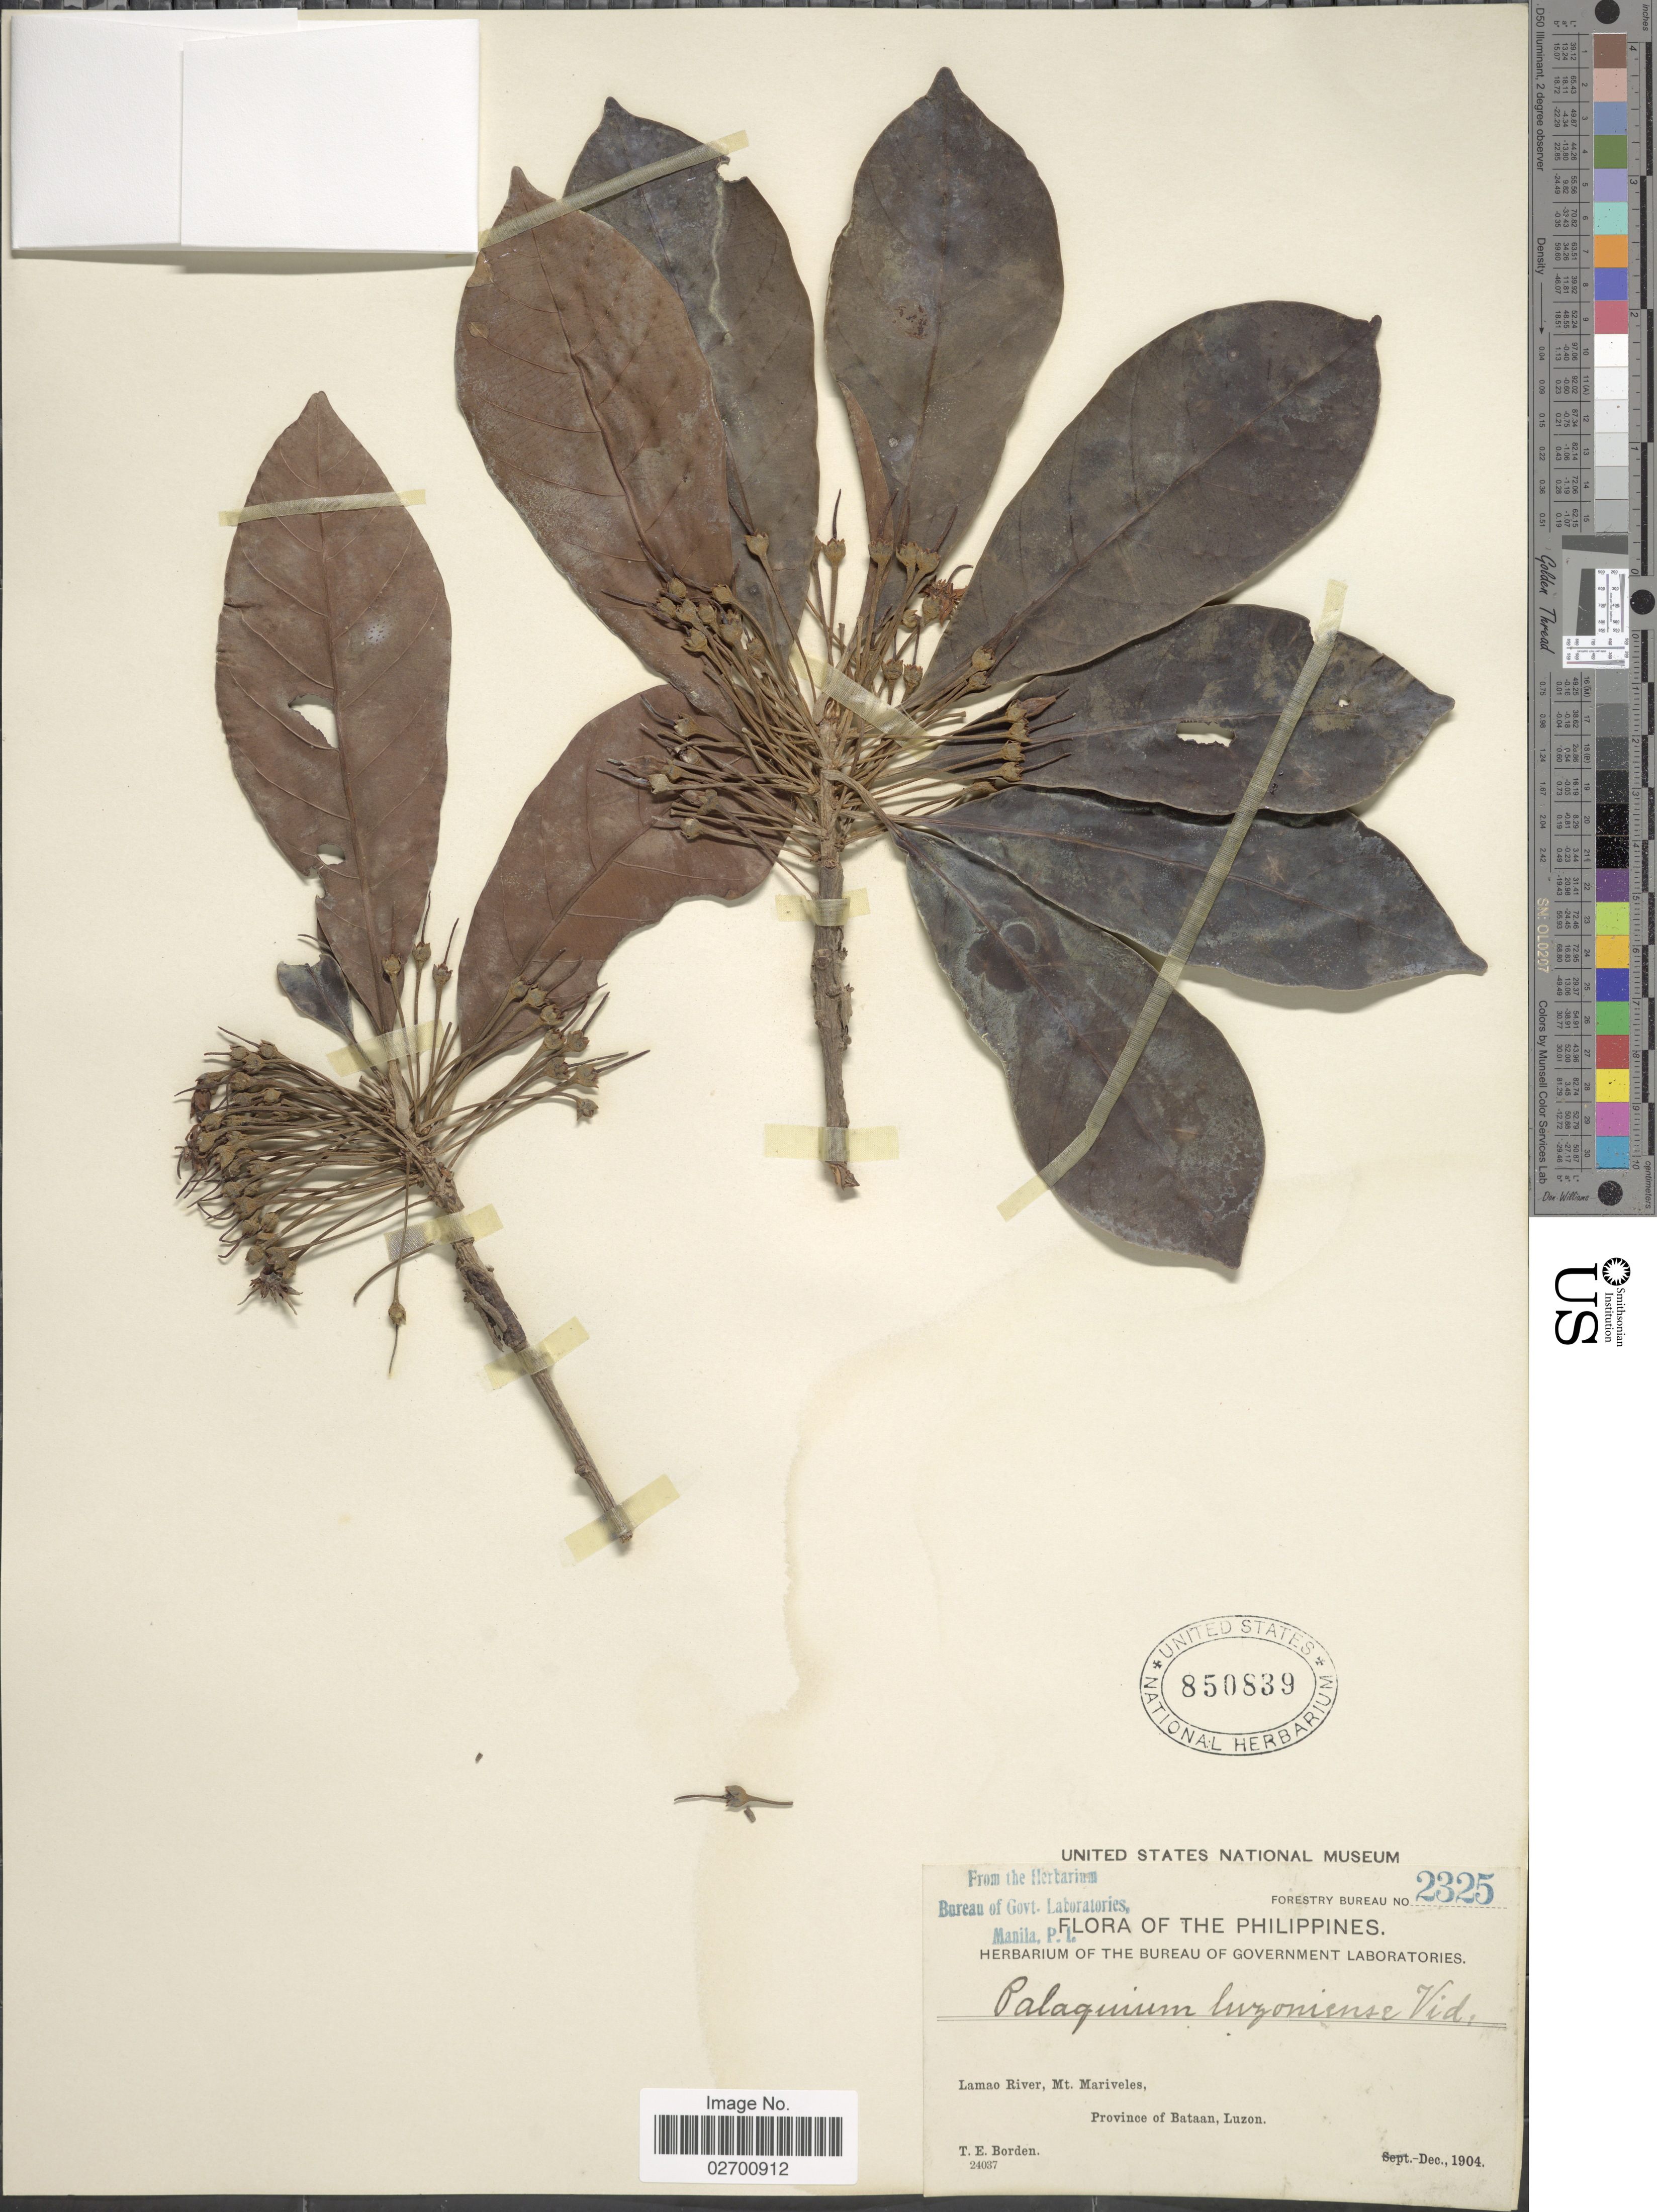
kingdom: Plantae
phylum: Tracheophyta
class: Magnoliopsida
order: Ericales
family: Sapotaceae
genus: Palaquium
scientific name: Palaquium luzoniense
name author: (Fern.-Vill.) S. Vidal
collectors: T. E. Borden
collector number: Forestry Bureau 2325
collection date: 1904-12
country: Philippines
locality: Lamao River, Mt. Mariveles, Province of Bataan, Luzon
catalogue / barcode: US 850839